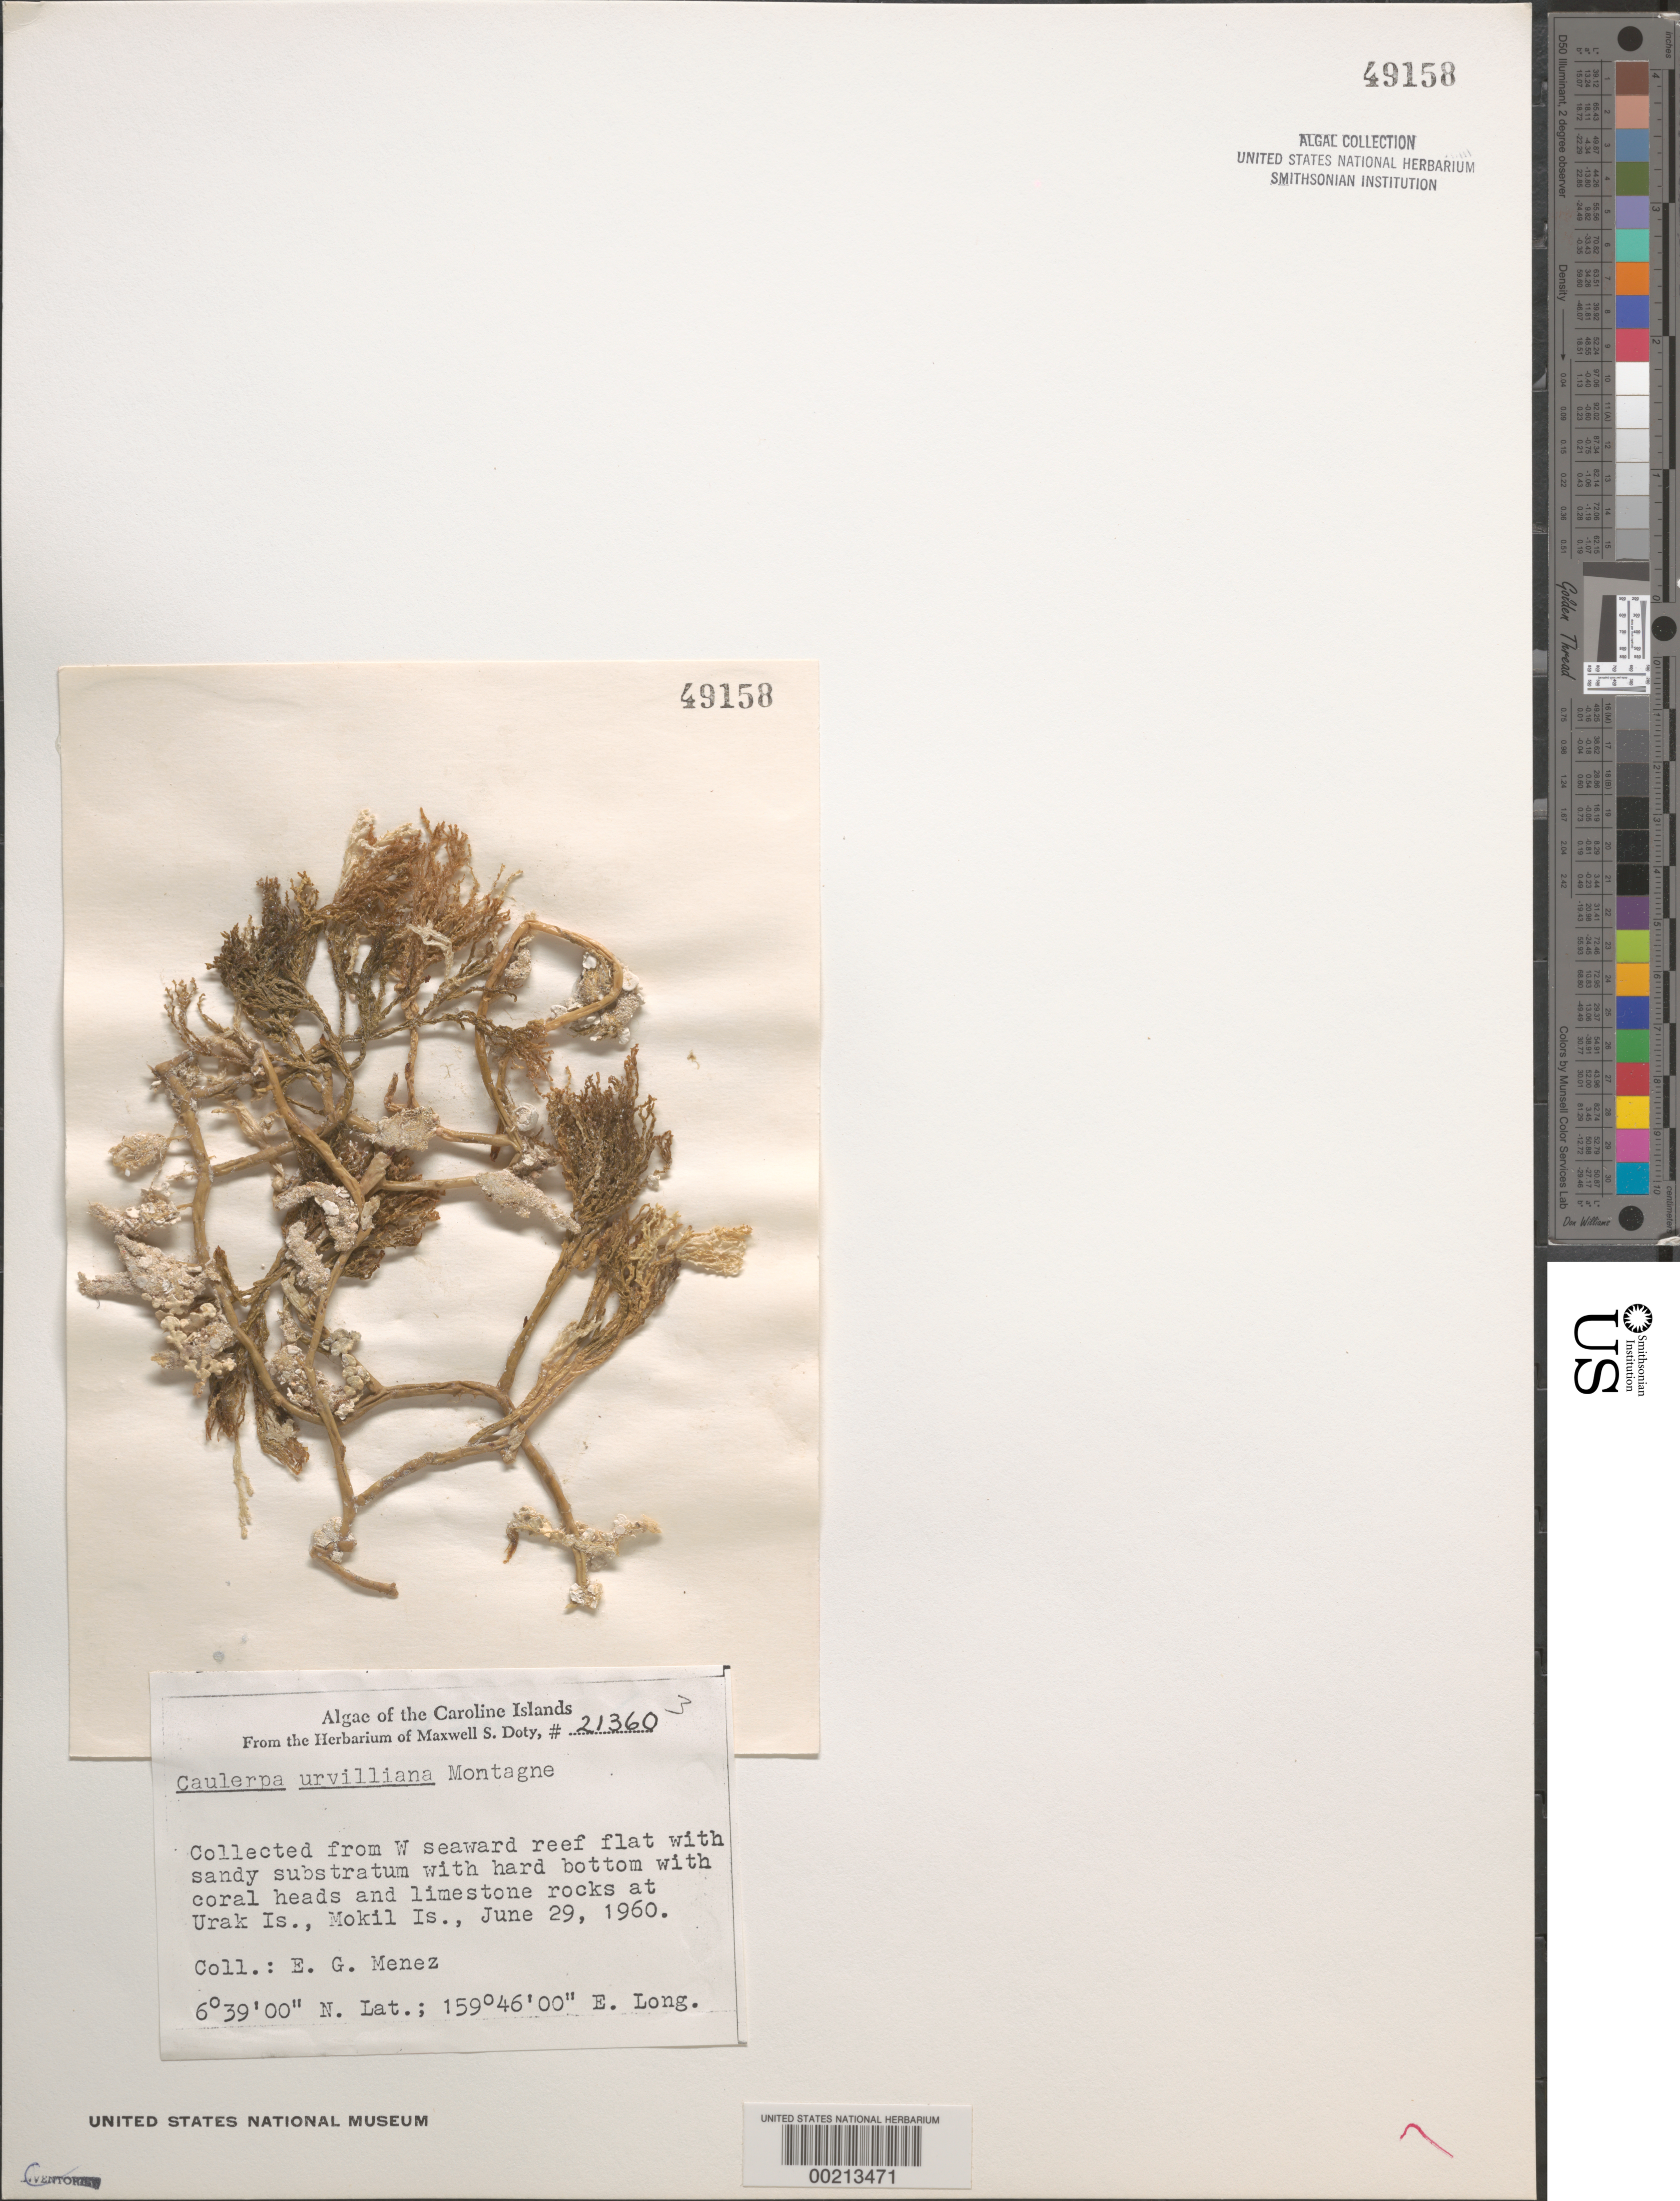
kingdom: Plantae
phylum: Chlorophyta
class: Ulvophyceae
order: Bryopsidales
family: Caulerpaceae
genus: Caulerpa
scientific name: Caulerpa urvilleana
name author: Mont.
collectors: Meñez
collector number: MSD 21360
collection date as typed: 29 Jun 1960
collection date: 1960-06-29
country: Micronesia, Federated States of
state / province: Pohnpei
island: Mwokil (Mokil) Atoll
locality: Urak Islet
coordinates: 6 39' 00" N, 159 46' 00" E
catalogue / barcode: US 49158